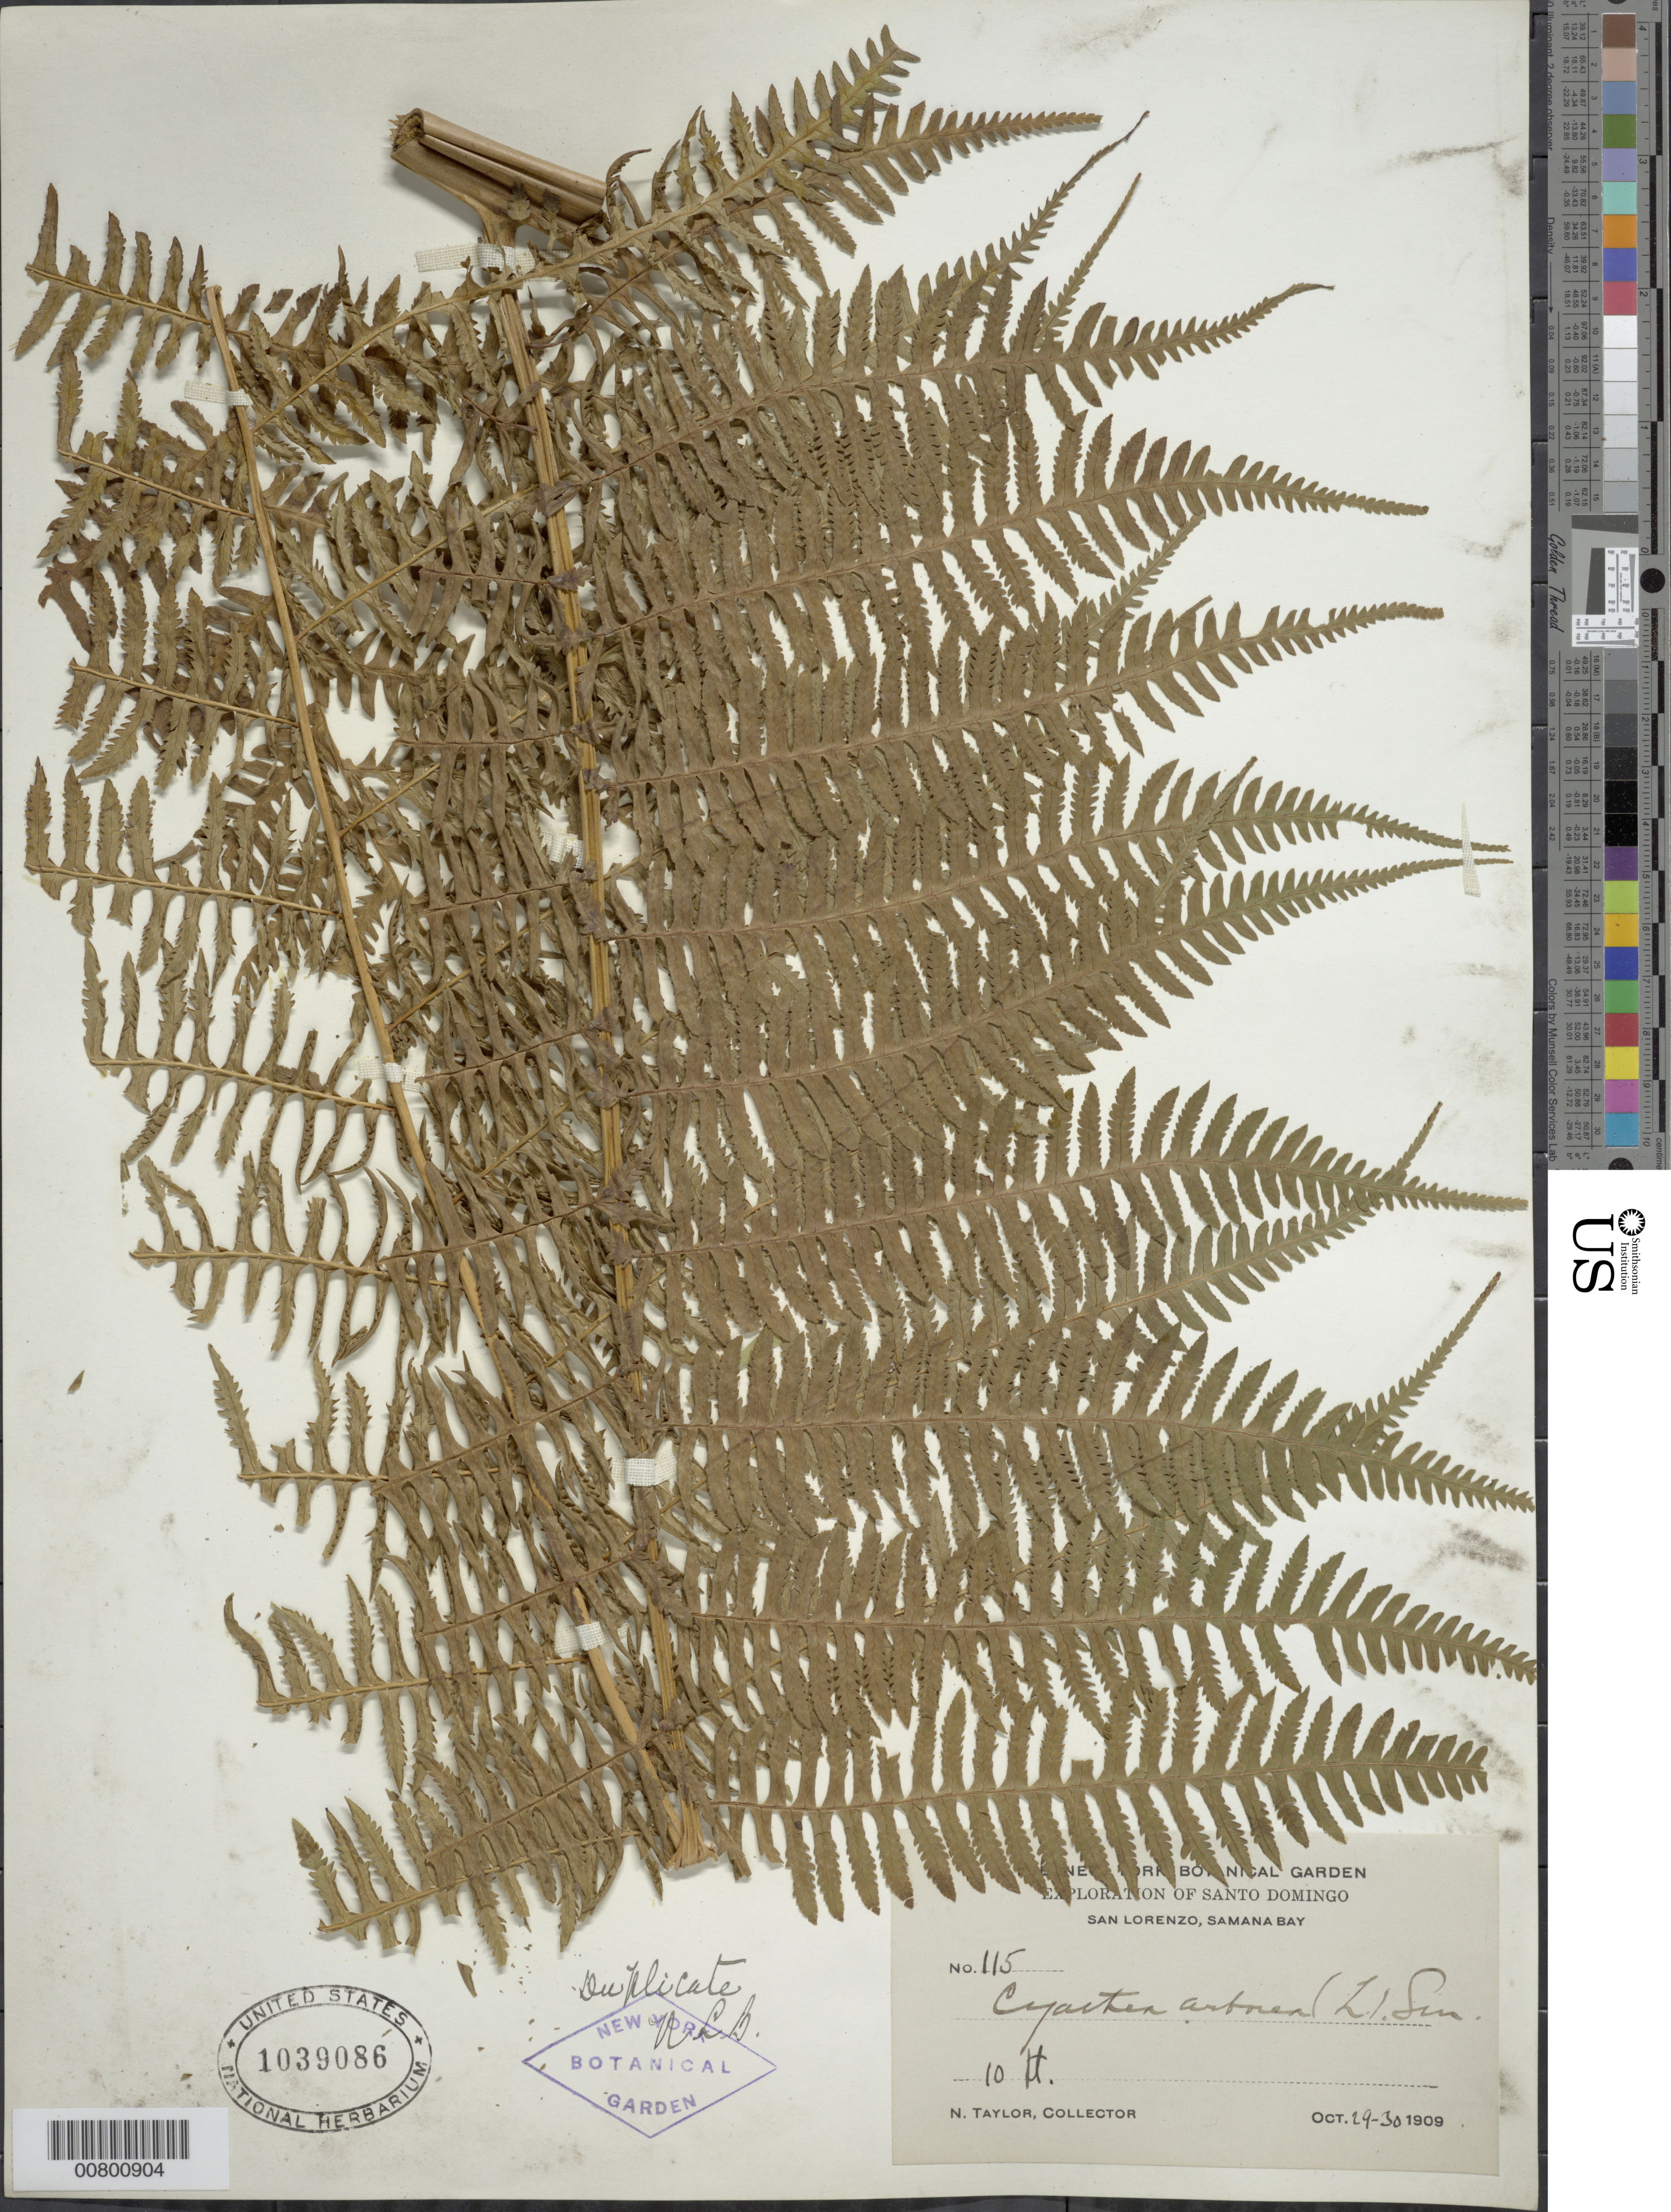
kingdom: Plantae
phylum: Tracheophyta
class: Polypodiopsida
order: Cyatheales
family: Cyatheaceae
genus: Cyathea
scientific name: Cyathea arborea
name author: (L.) Sm.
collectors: N. Taylor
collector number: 115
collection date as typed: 29 Oct 1909 to 30 Oct 1909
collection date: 1909-10-29/1909-10-30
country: Dominican Republic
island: Hispaniola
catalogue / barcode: US 1039086